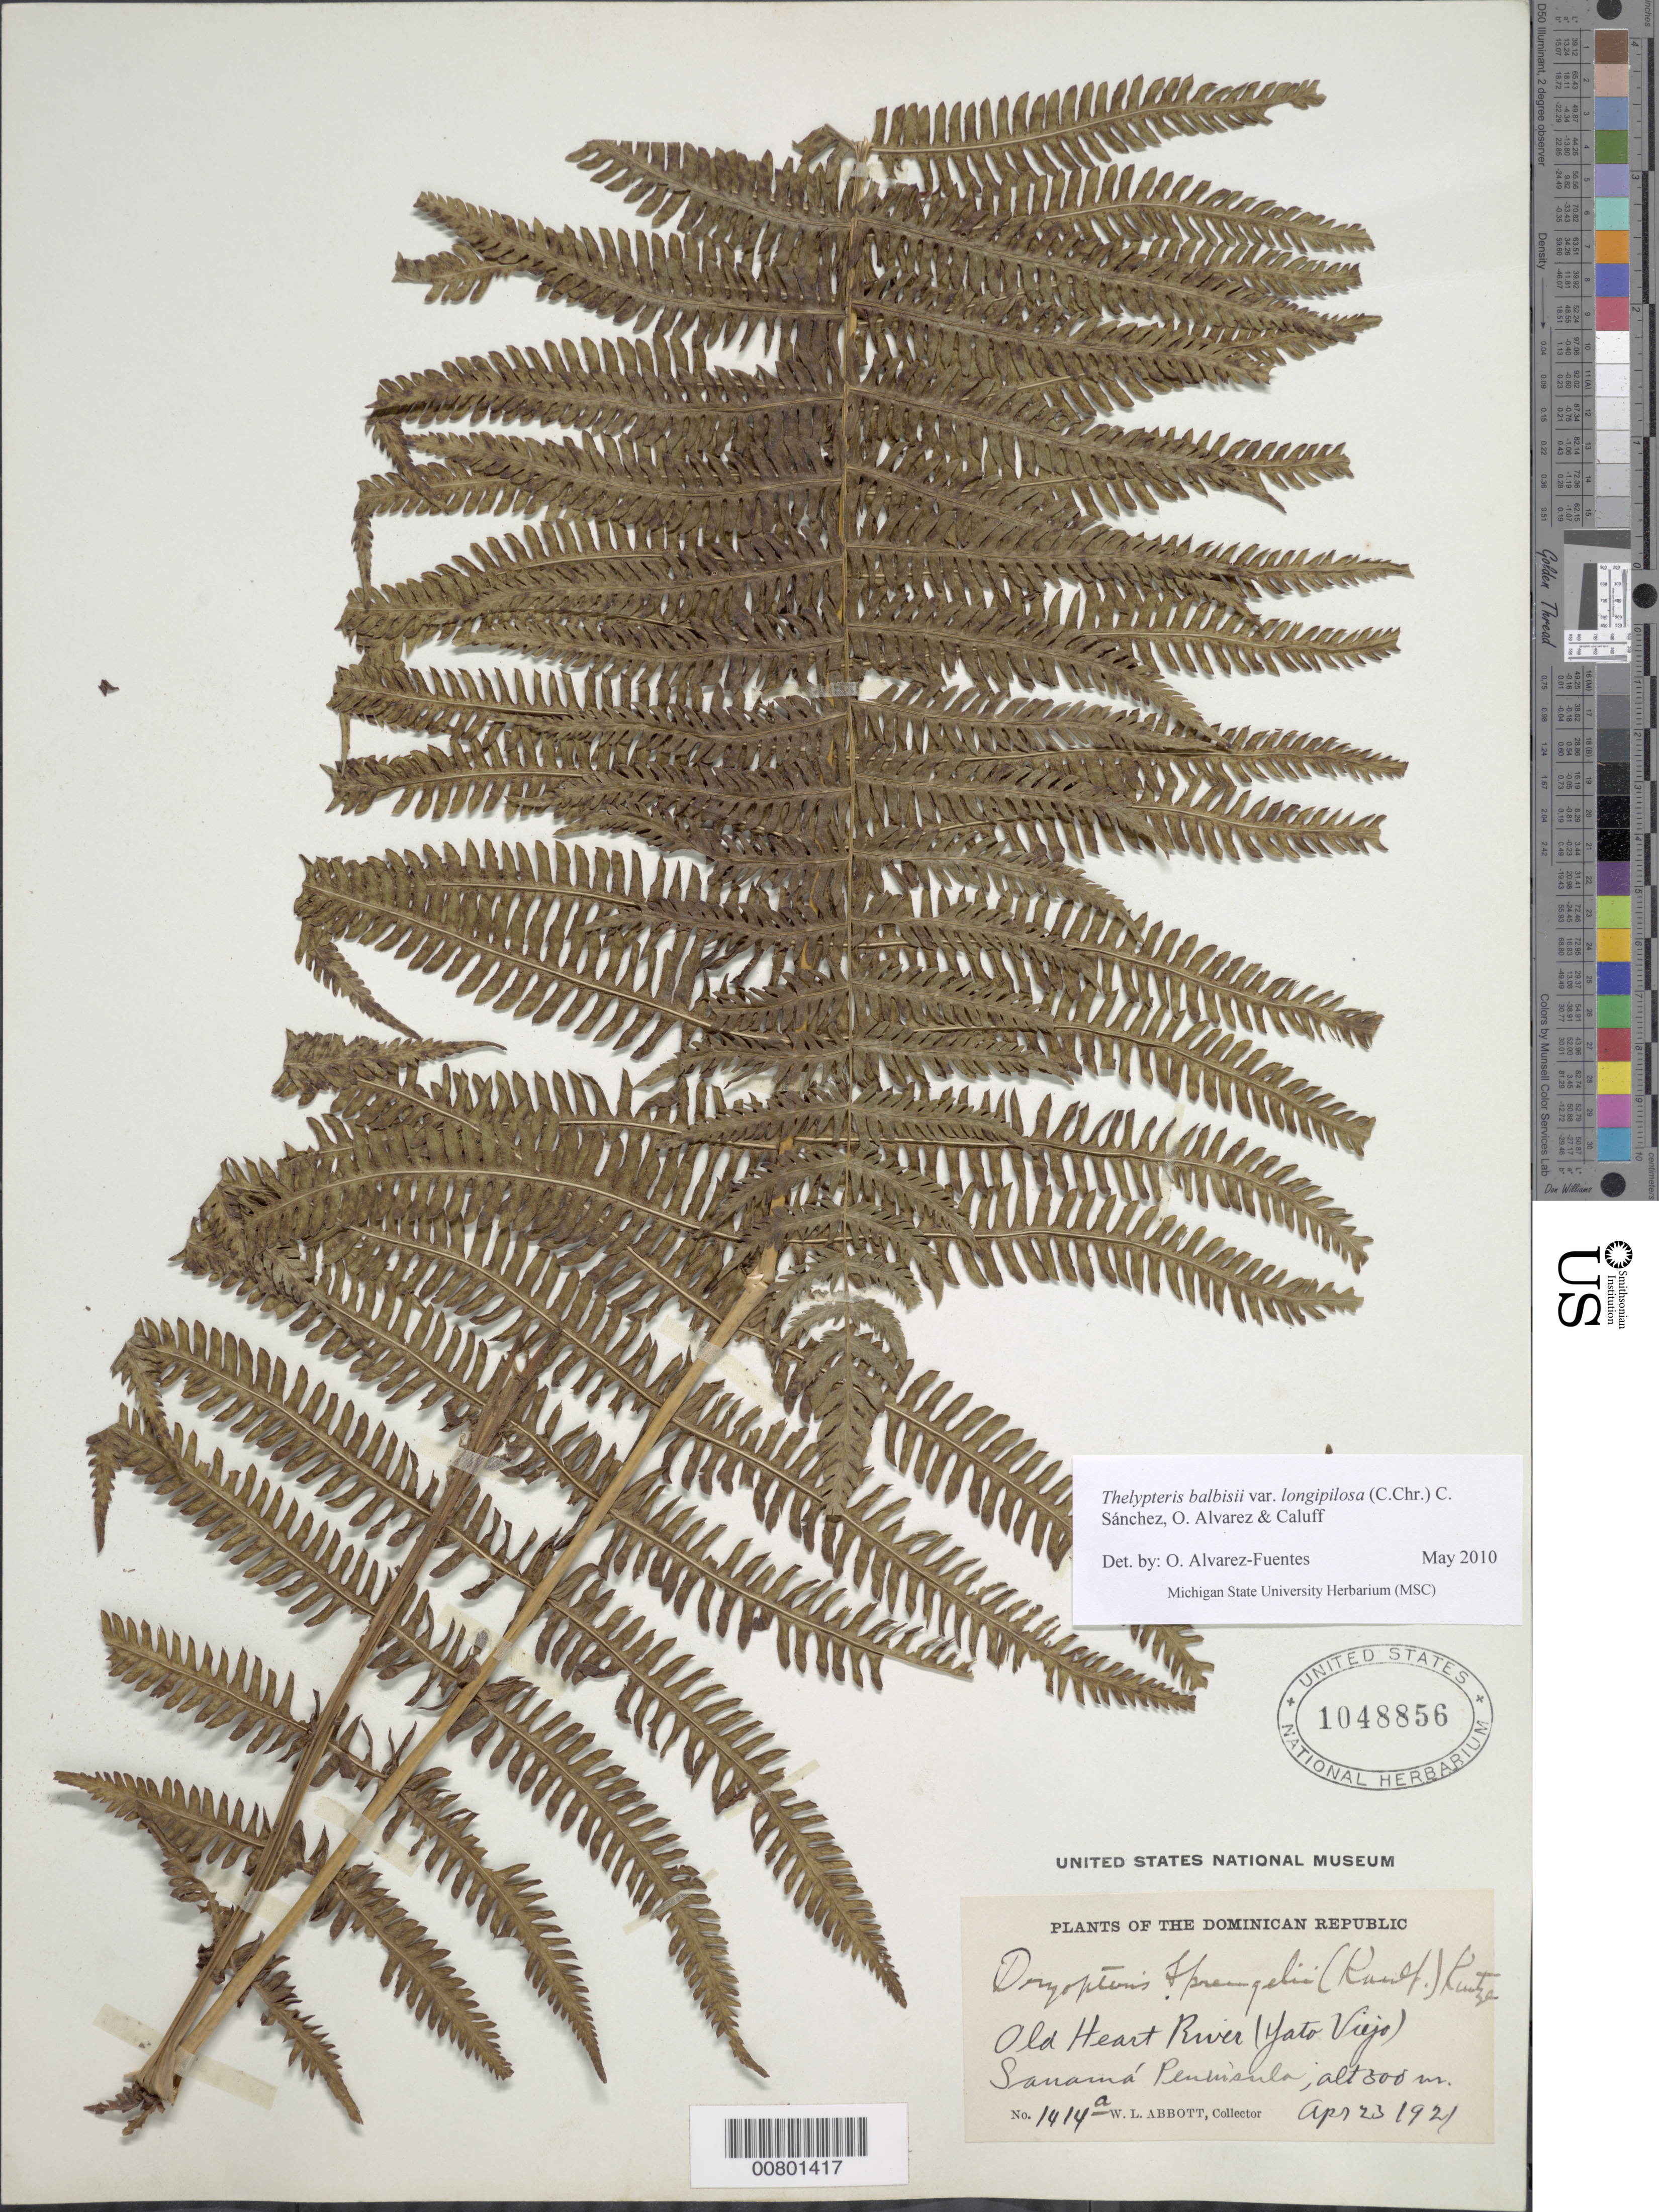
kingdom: Plantae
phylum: Tracheophyta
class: Polypodiopsida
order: Polypodiales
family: Thelypteridaceae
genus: Amauropelta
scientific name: Amauropelta balbisii (Spreng.) comb. nov., ined. 2015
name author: (Spreng.)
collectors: W. L. Abbott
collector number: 1414a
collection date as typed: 23 Apr 1921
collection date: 1921-04-23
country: Dominican Republic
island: Hispaniola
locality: Samaná Peninsula, Old Hear River (Jato viejo)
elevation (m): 300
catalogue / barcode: US 1048856